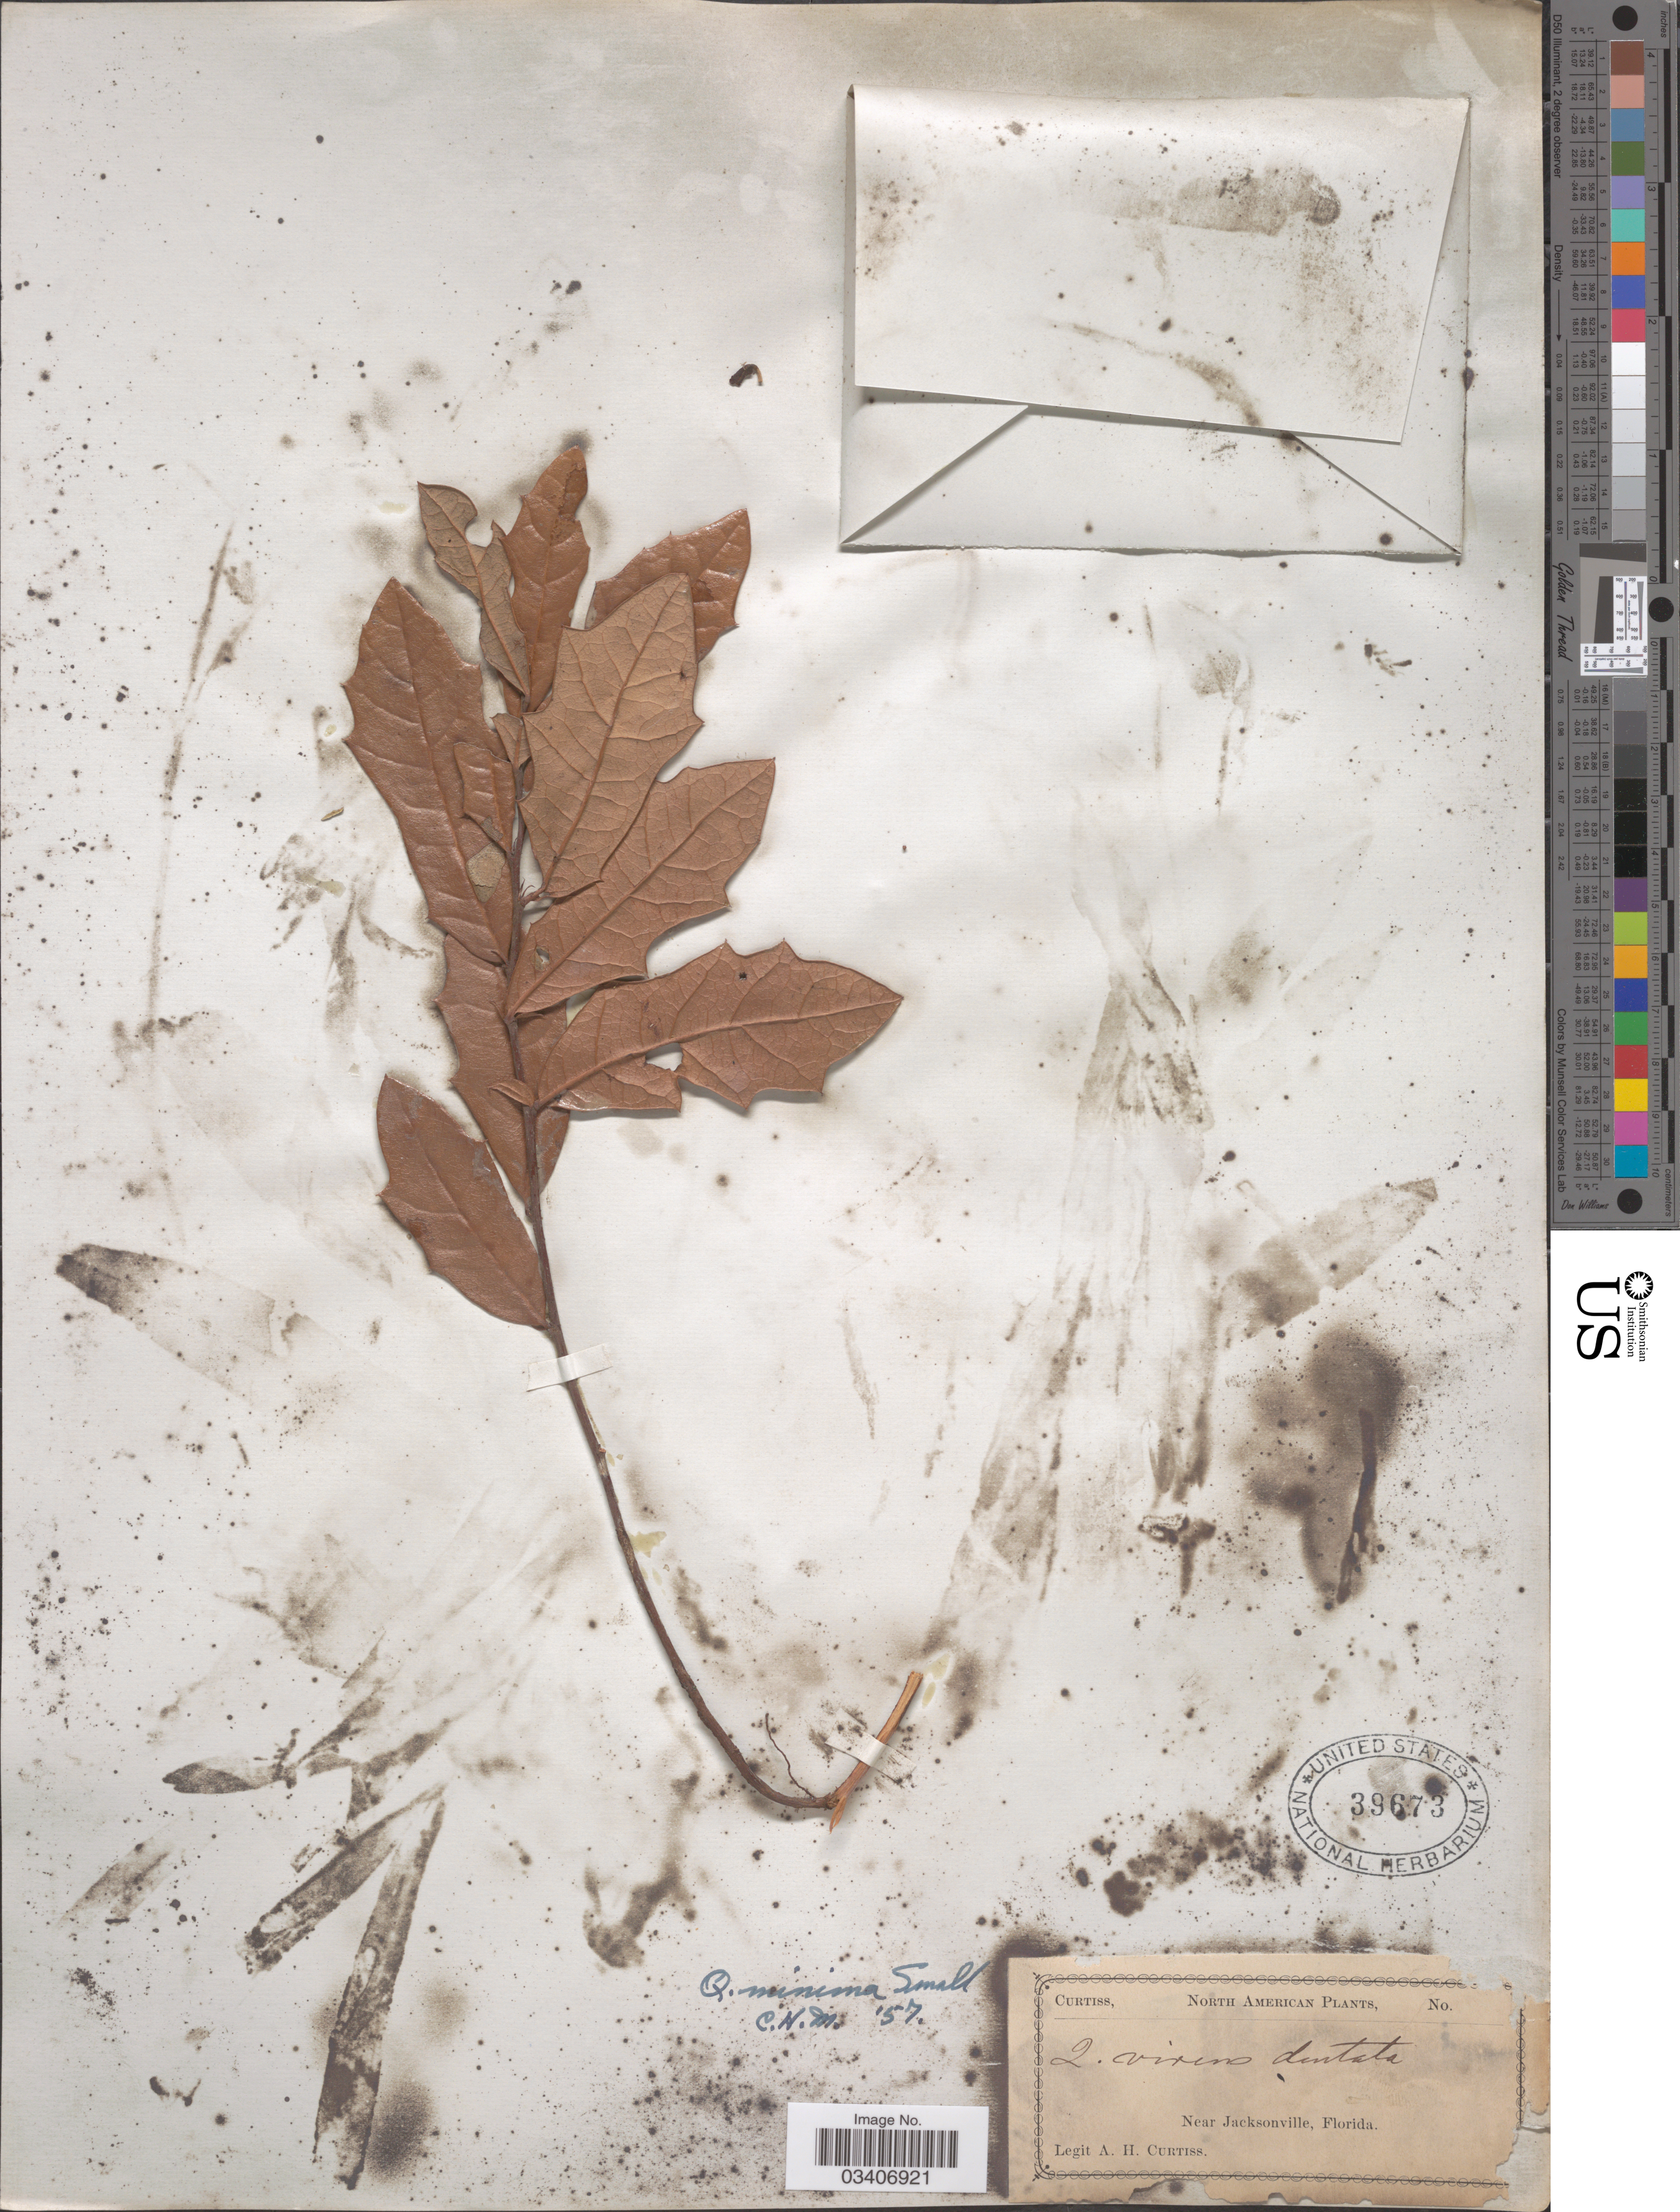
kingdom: Plantae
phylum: Tracheophyta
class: Magnoliopsida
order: Fagales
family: Fagaceae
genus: Quercus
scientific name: Quercus minima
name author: (Sarg.) Small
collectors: A. H. Curtiss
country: United States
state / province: Florida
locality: Near Jacksonville.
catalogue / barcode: US 39673